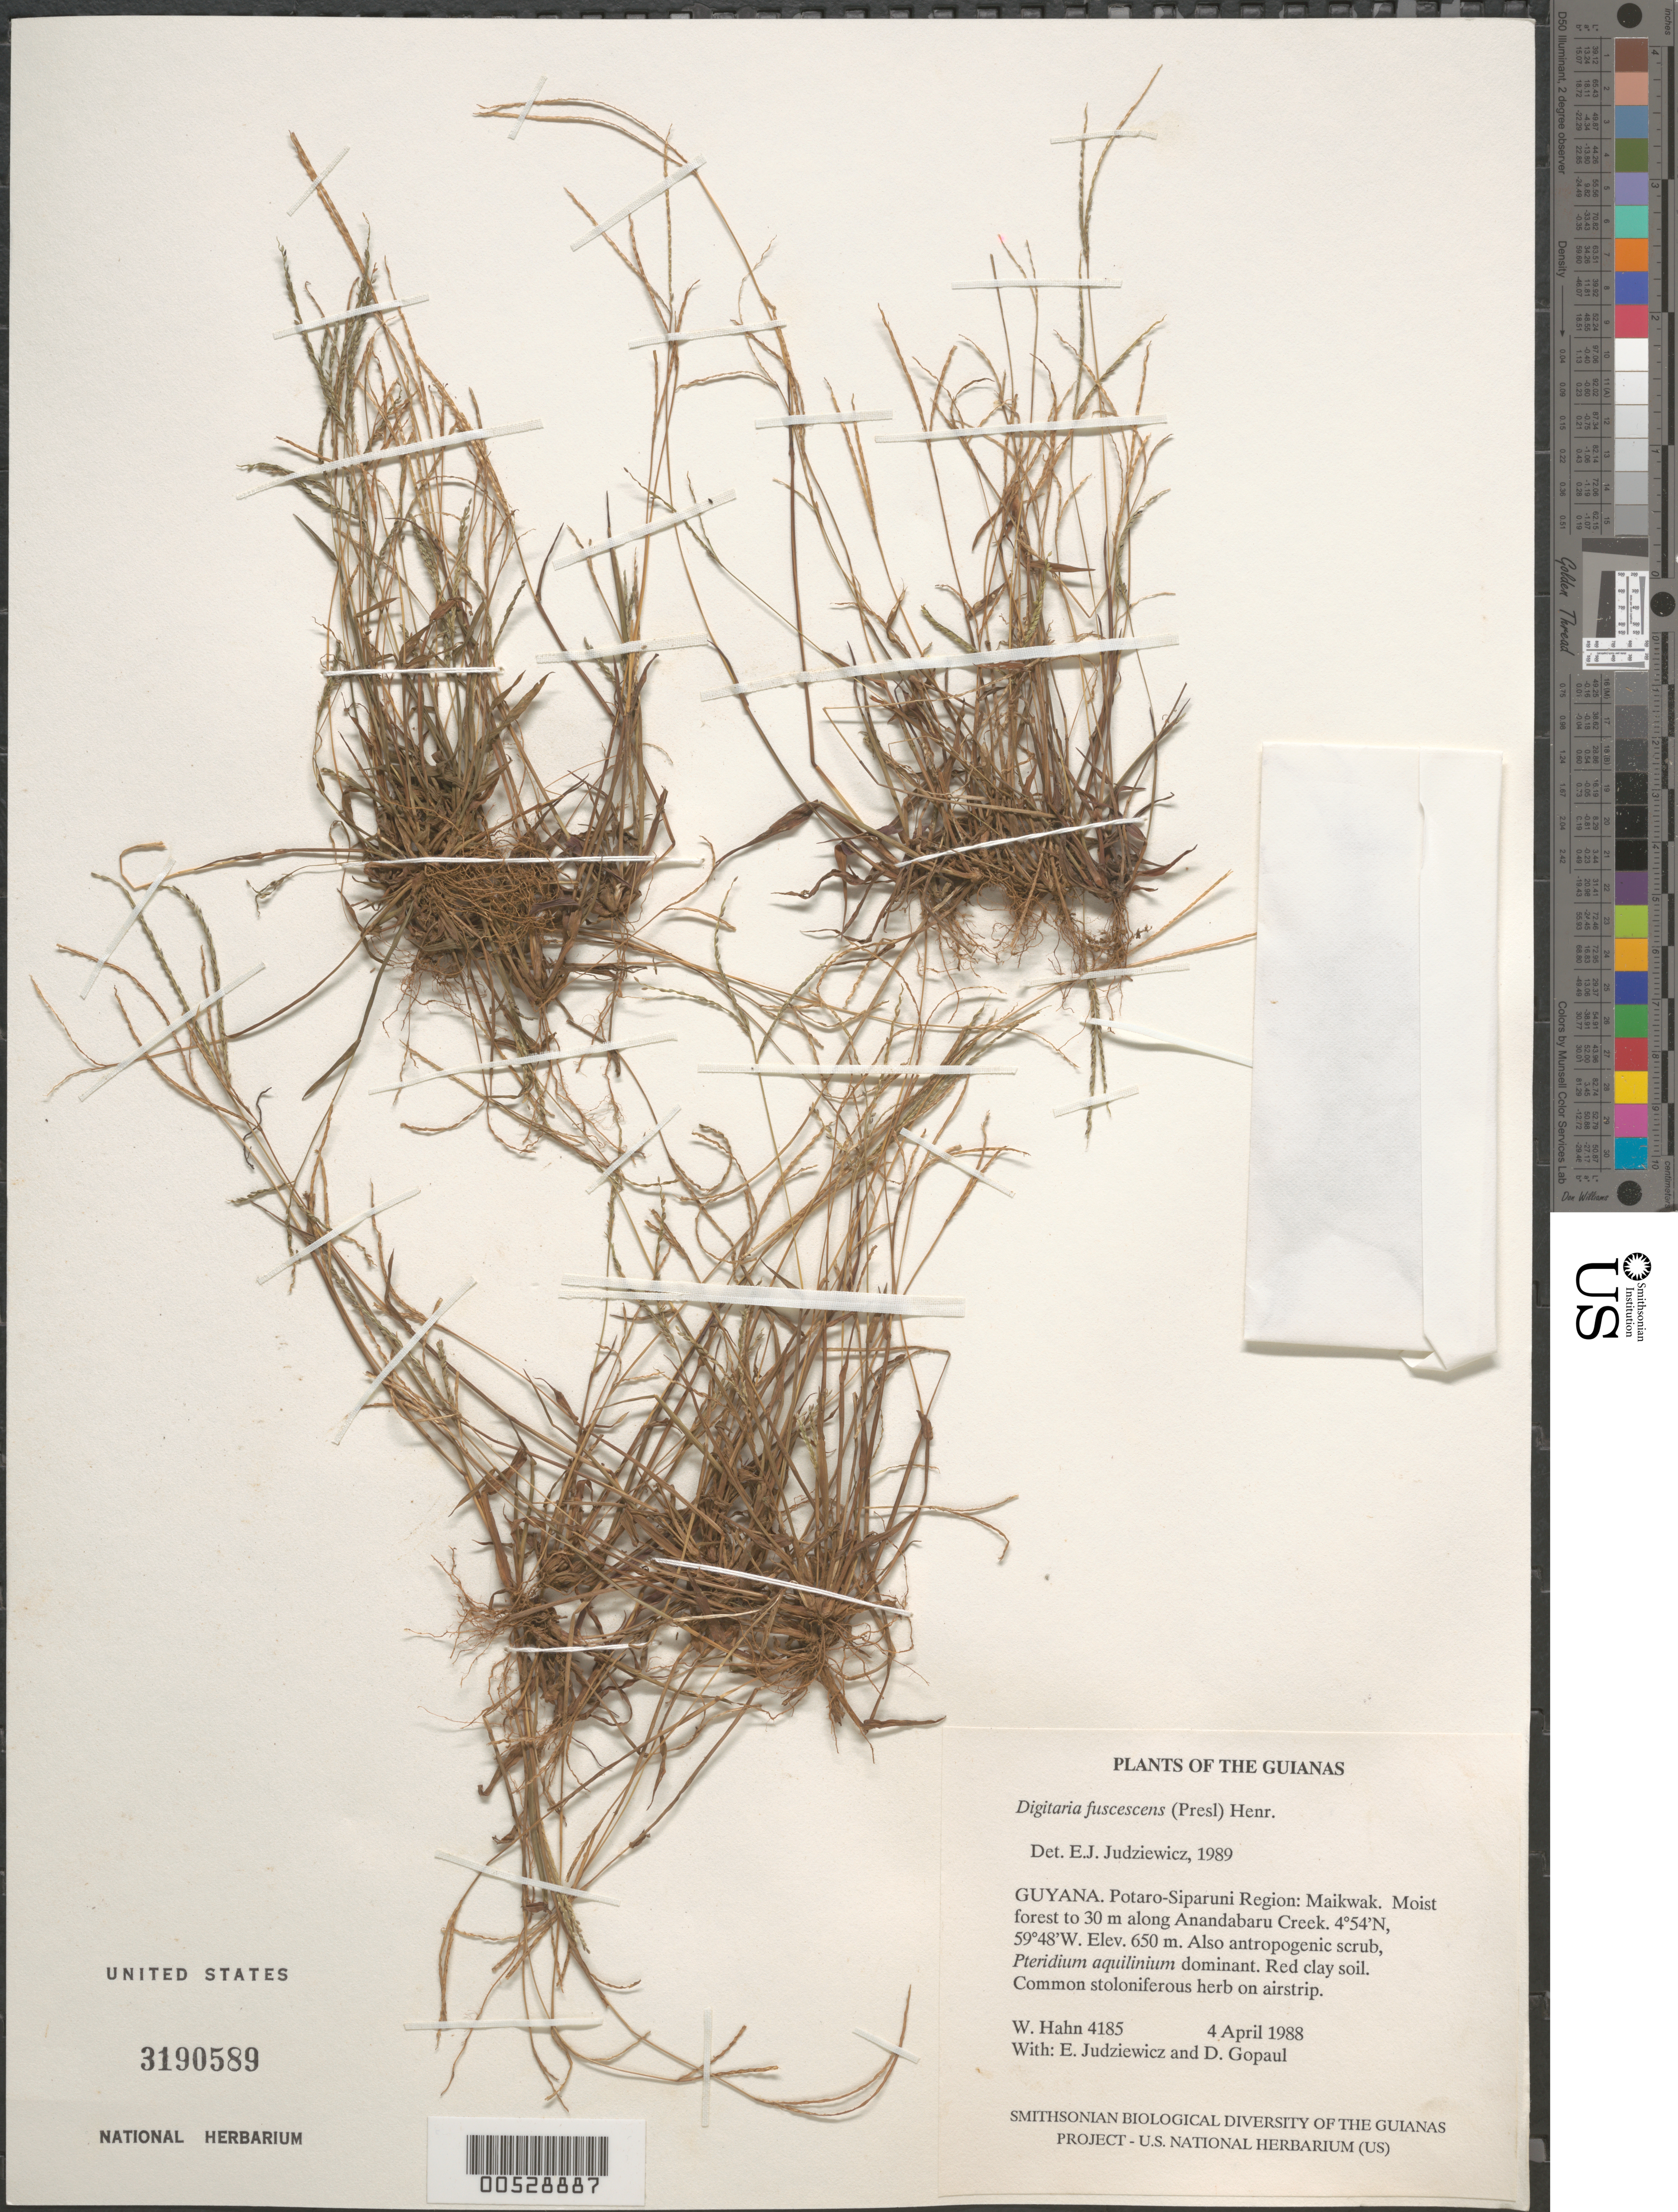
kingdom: Plantae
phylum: Tracheophyta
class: Liliopsida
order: Poales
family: Poaceae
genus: Digitaria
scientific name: Digitaria fuscescens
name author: (J. Presl) Henr.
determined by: Judziewicz, E. J.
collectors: W. Hahn, E. J. Judziewicz & D. Gopaul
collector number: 4185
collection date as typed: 4 April 1988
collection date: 1988-04-04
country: Guyana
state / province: Potaro-Siparuni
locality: Maikwak, along Anandabaru Creek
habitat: Moist forest to 30 m. Also antropogenic scrub, Pteridium aquilinium dominant. Red clay soil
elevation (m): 650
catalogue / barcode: US 3190589